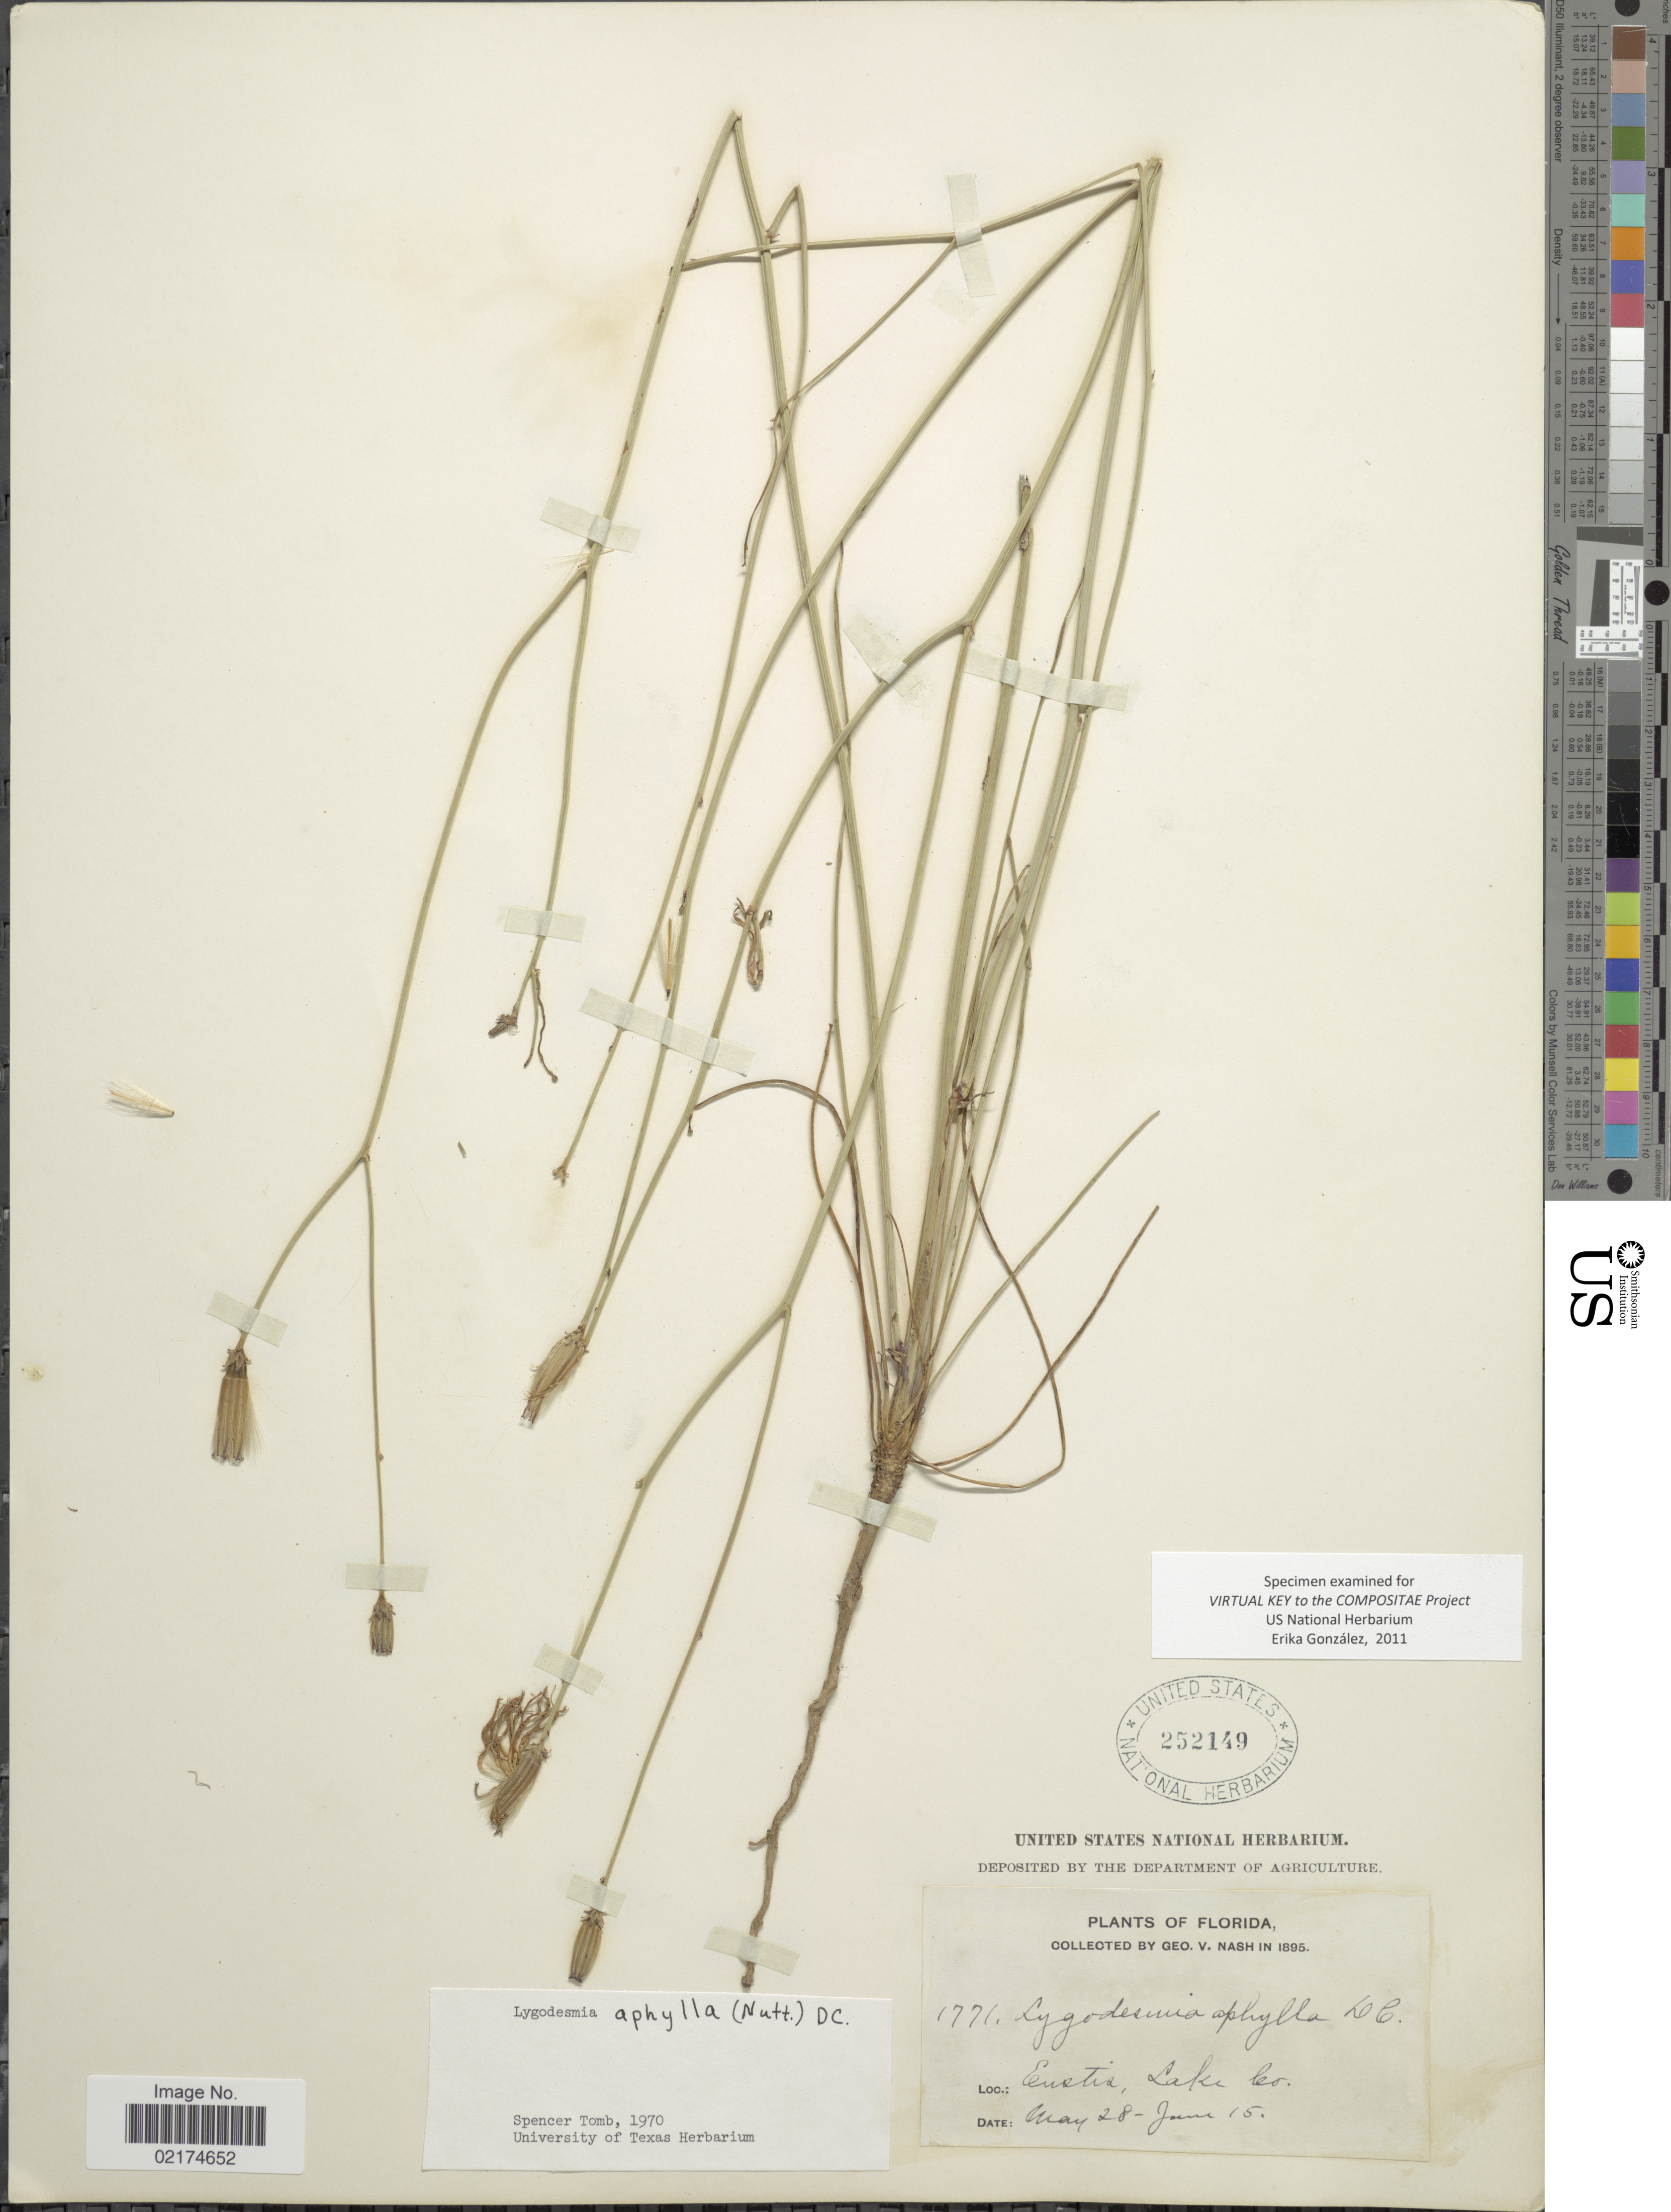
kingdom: Plantae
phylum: Tracheophyta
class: Magnoliopsida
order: Asterales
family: Asteraceae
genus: Lygodesmia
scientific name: Lygodesmia aphylla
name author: (Nutt.) DC.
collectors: G. V. Nash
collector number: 1771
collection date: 1895-05-28/1895-06-15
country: United States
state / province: Florida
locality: Eustis, Lake Co.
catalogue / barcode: US 252149